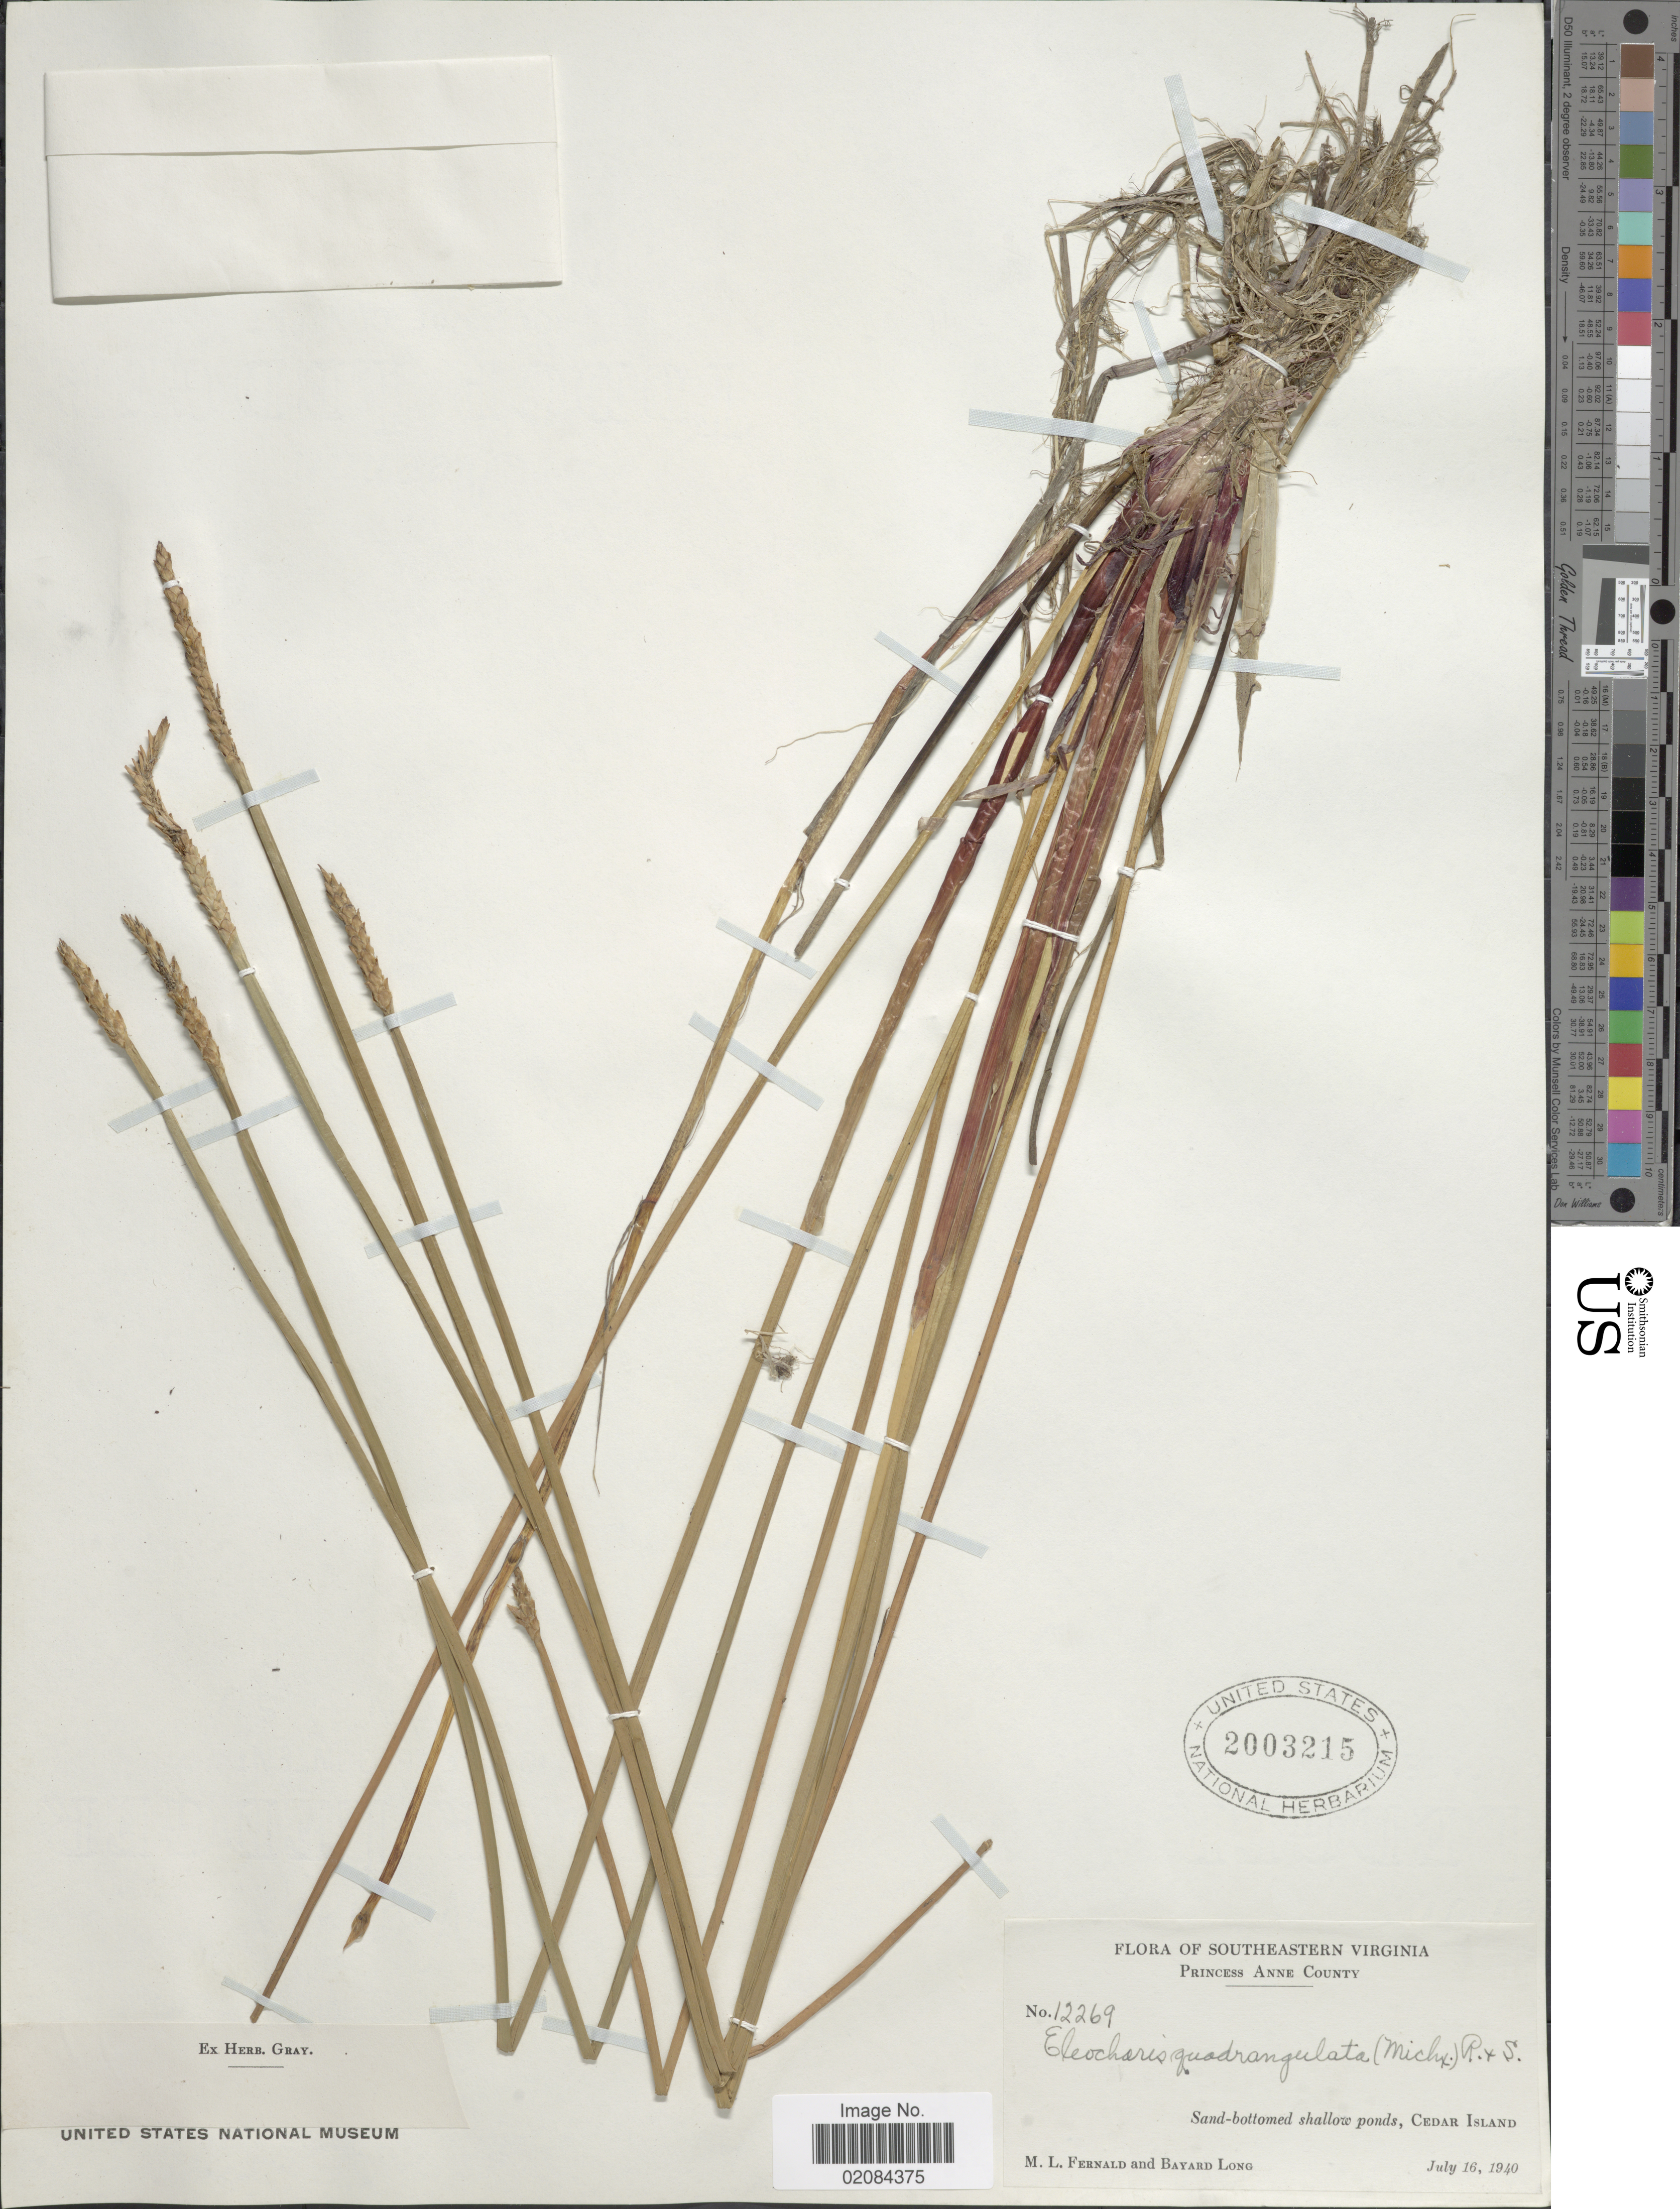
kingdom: Plantae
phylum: Tracheophyta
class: Liliopsida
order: Poales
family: Cyperaceae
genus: Eleocharis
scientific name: Eleocharis quadrangulata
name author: (Michx.) Roem. & Schult.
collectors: M. L. Fernald & B. Long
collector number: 12269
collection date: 1940-07-16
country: United States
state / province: Virginia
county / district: City of Virginia Beach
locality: Southeastern Virginia, Princess Anne (=historic county name) County. Sand-bottomed shallow ponds, Cedar Island.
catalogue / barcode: US 2003215